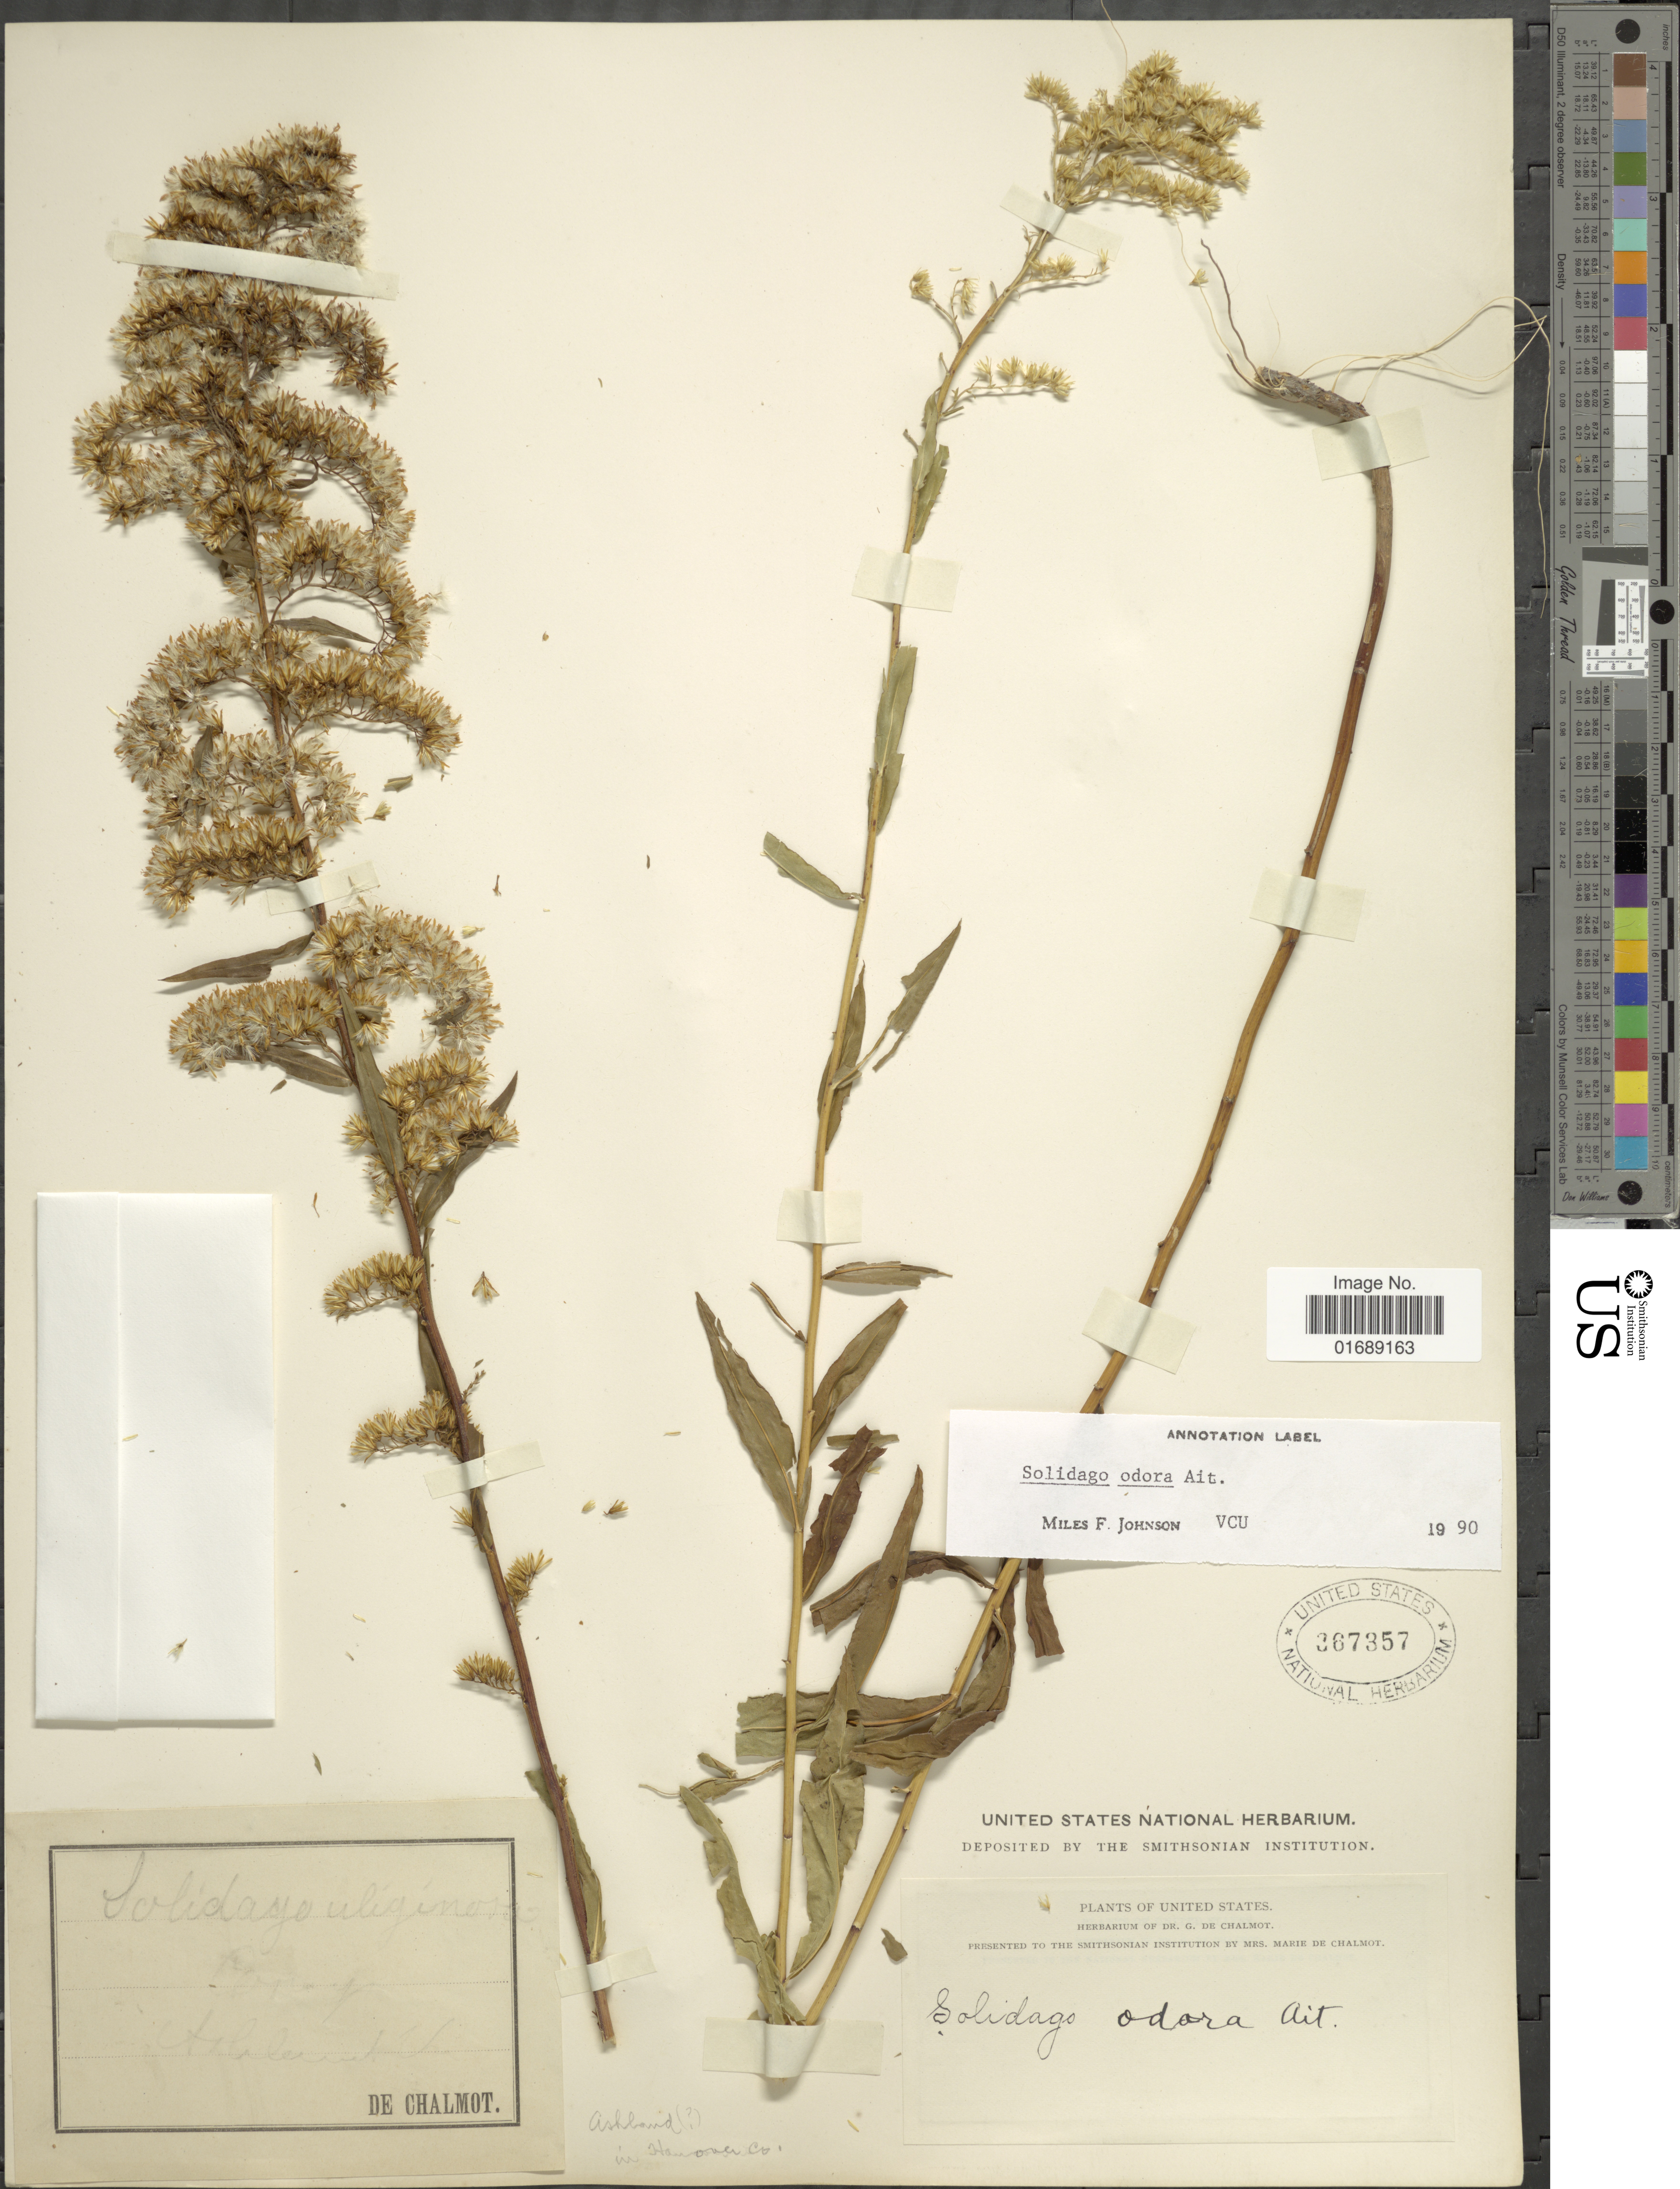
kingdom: Plantae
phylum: Tracheophyta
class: Magnoliopsida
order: Asterales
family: Asteraceae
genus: Solidago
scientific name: Solidago odora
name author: Aiton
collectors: G. de Chalmot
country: United States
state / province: Virginia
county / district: Hanover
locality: Ashland.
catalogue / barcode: US 367357